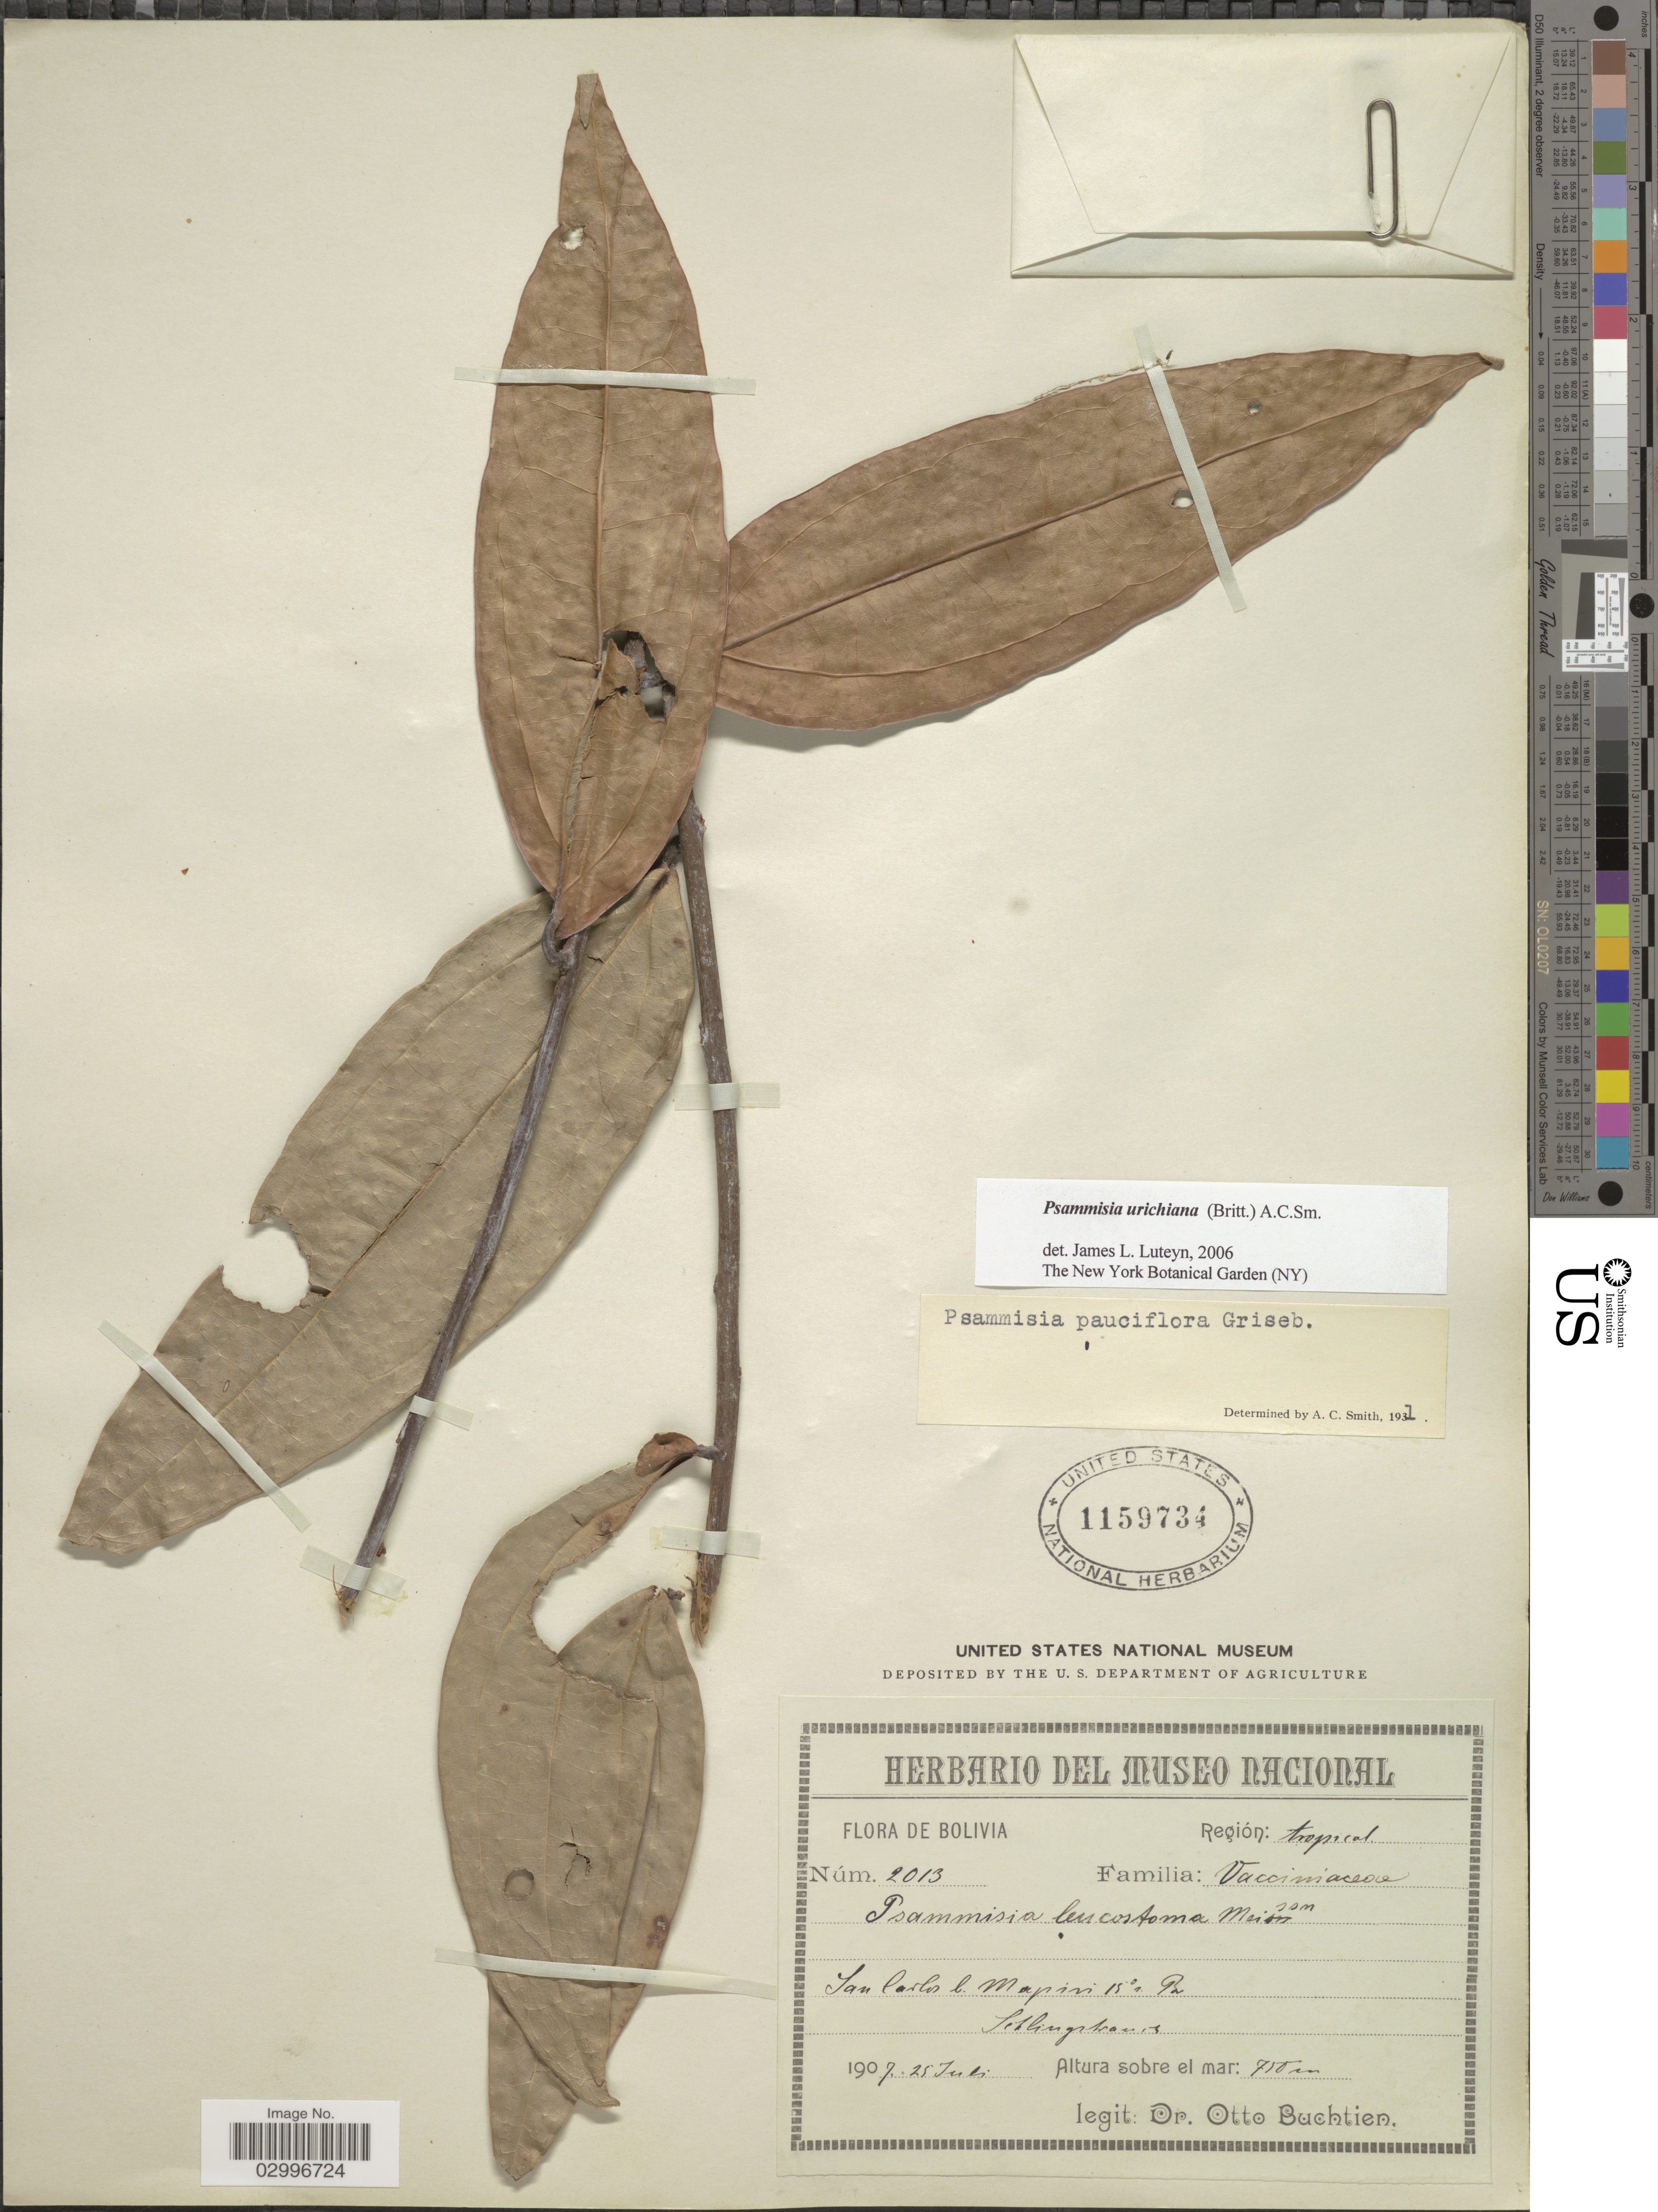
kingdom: Plantae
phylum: Tracheophyta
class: Magnoliopsida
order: Ericales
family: Ericaceae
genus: Psammisia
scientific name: Psammisia urichiana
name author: (Britton) A.C. Sm.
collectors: O. Buchtien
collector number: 2013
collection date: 1907-07-25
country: Bolivia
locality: Región: tropical. San Carlos b. Mapiri 15° n Br.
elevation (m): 750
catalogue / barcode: US 1159734